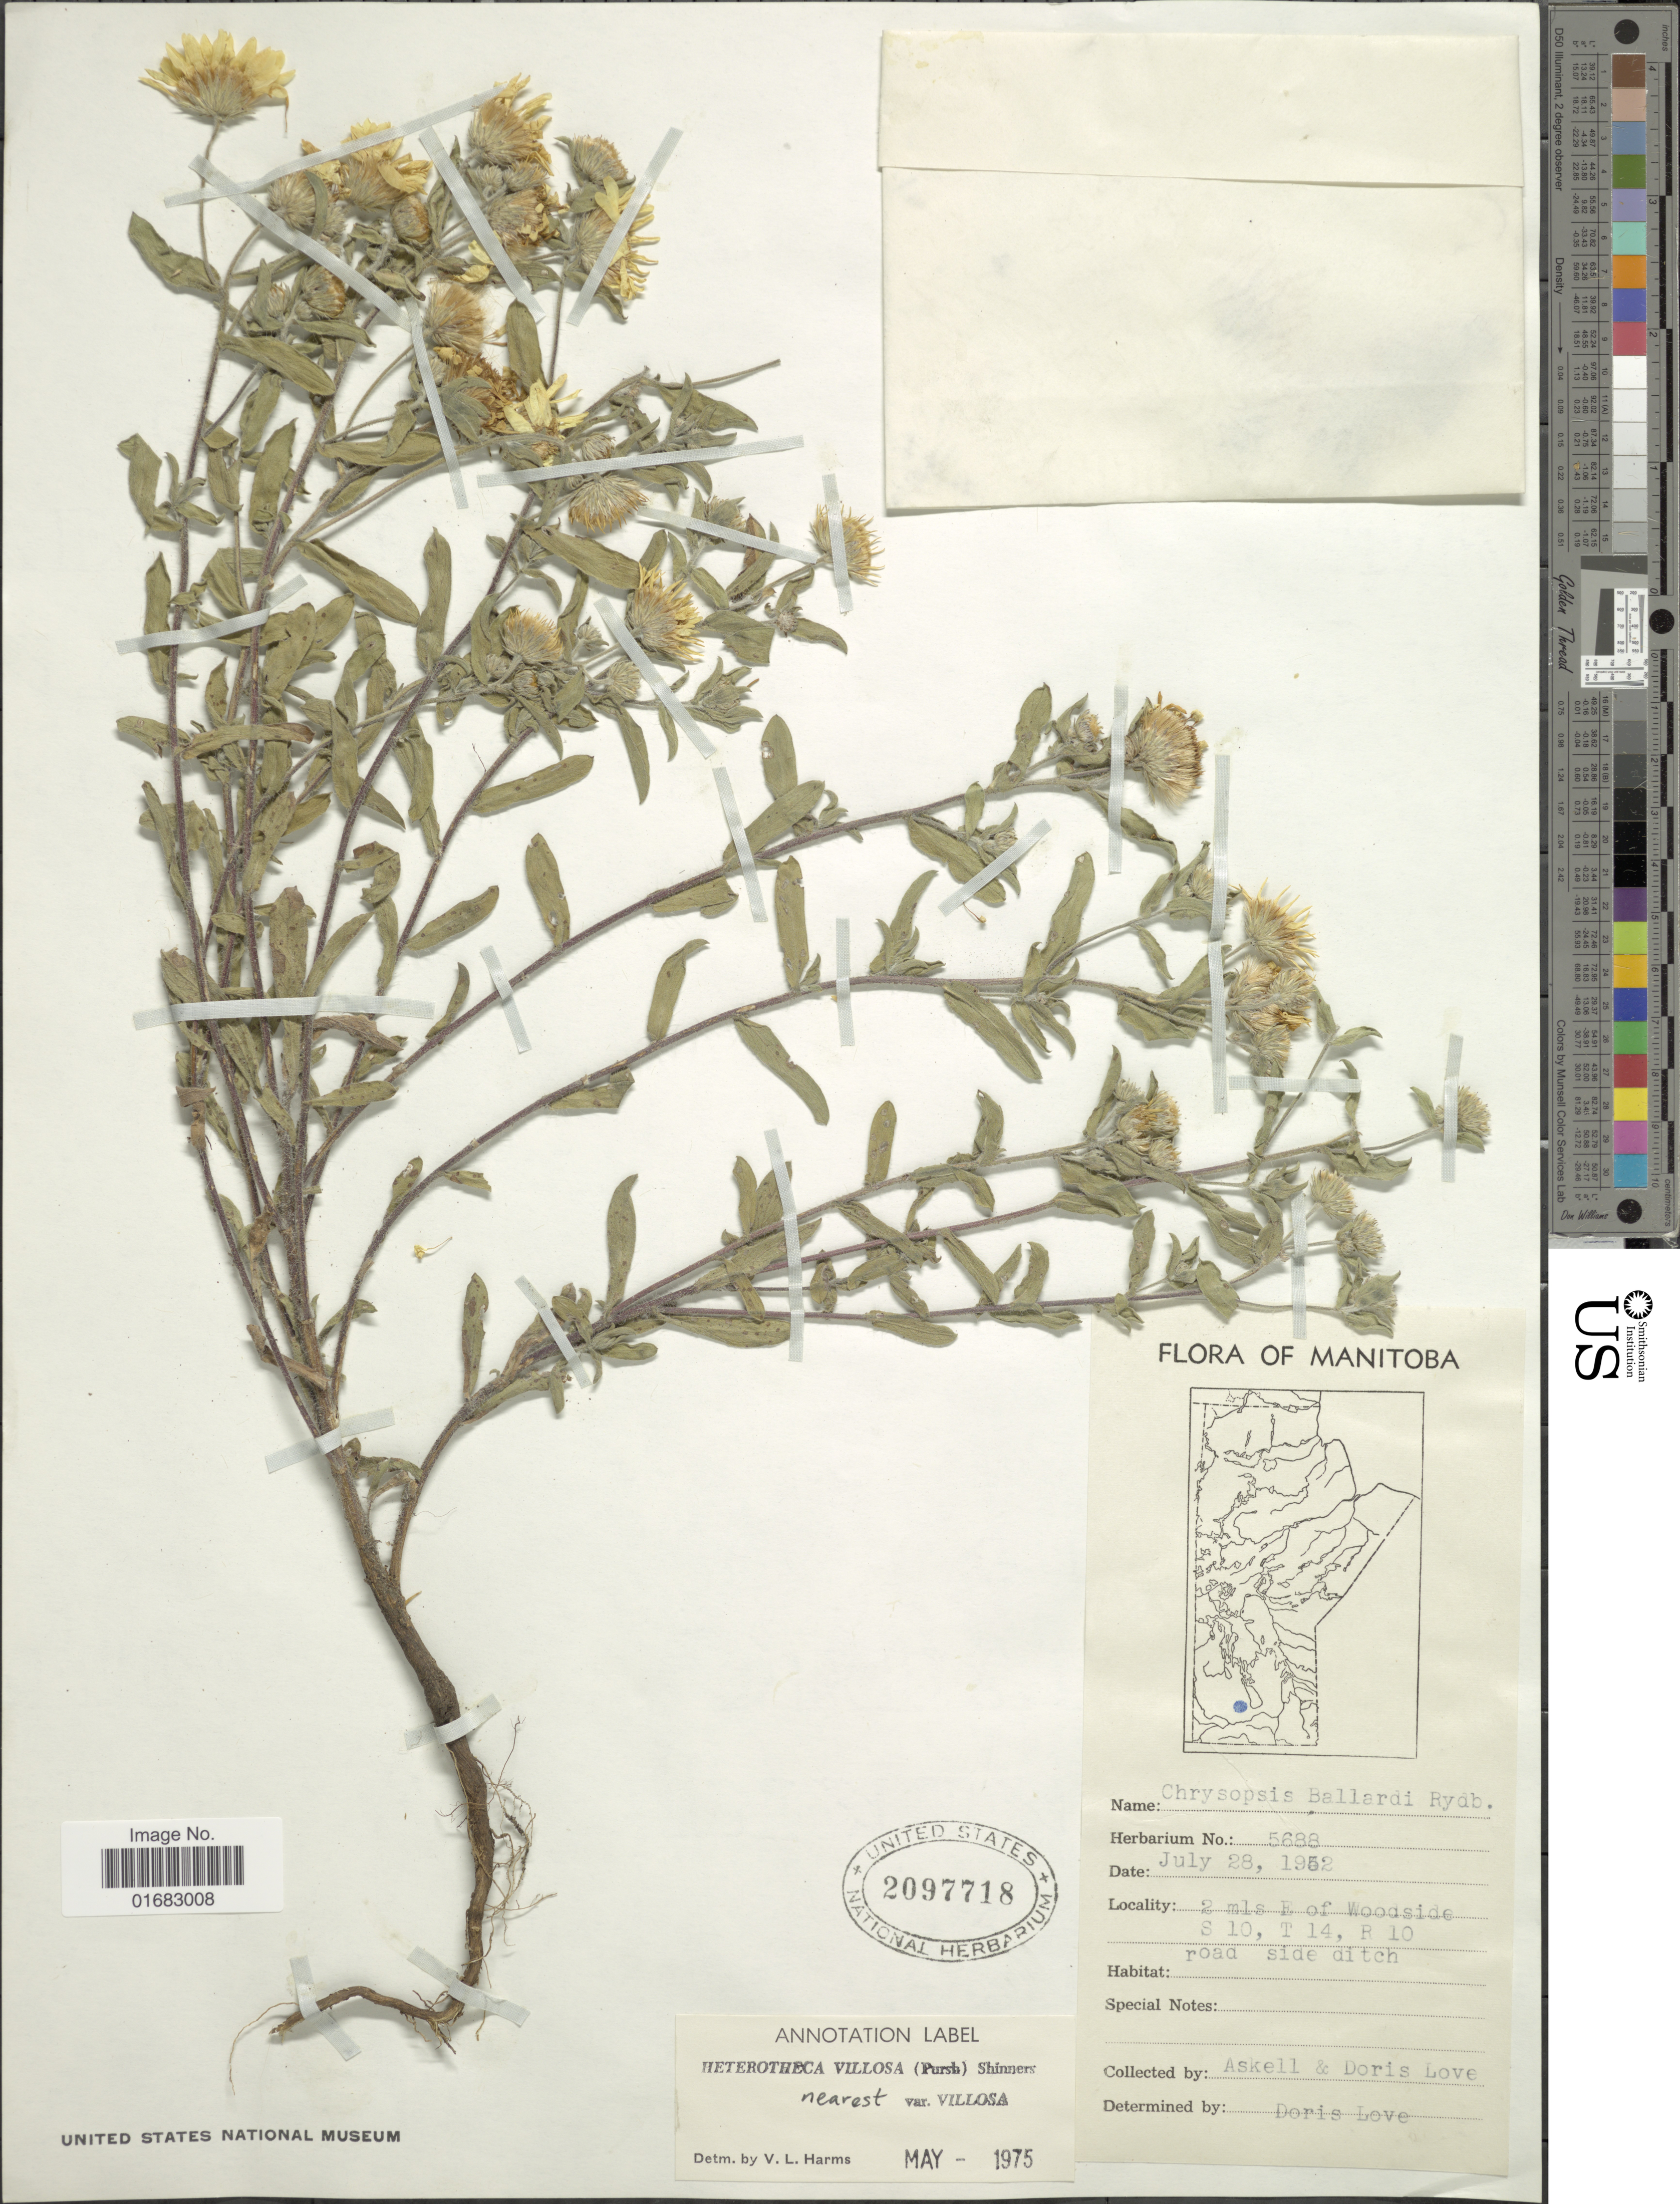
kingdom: Plantae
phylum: Tracheophyta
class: Magnoliopsida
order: Asterales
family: Asteraceae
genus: Heterotheca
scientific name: Heterotheca villosa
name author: (Pursh) Shinners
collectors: Á. Löve & D. Löve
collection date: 1952-07-28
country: Canada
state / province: Manitoba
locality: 2 mls E of Woodside S 10, T 14, R 10, road side ditch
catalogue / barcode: US 2097718